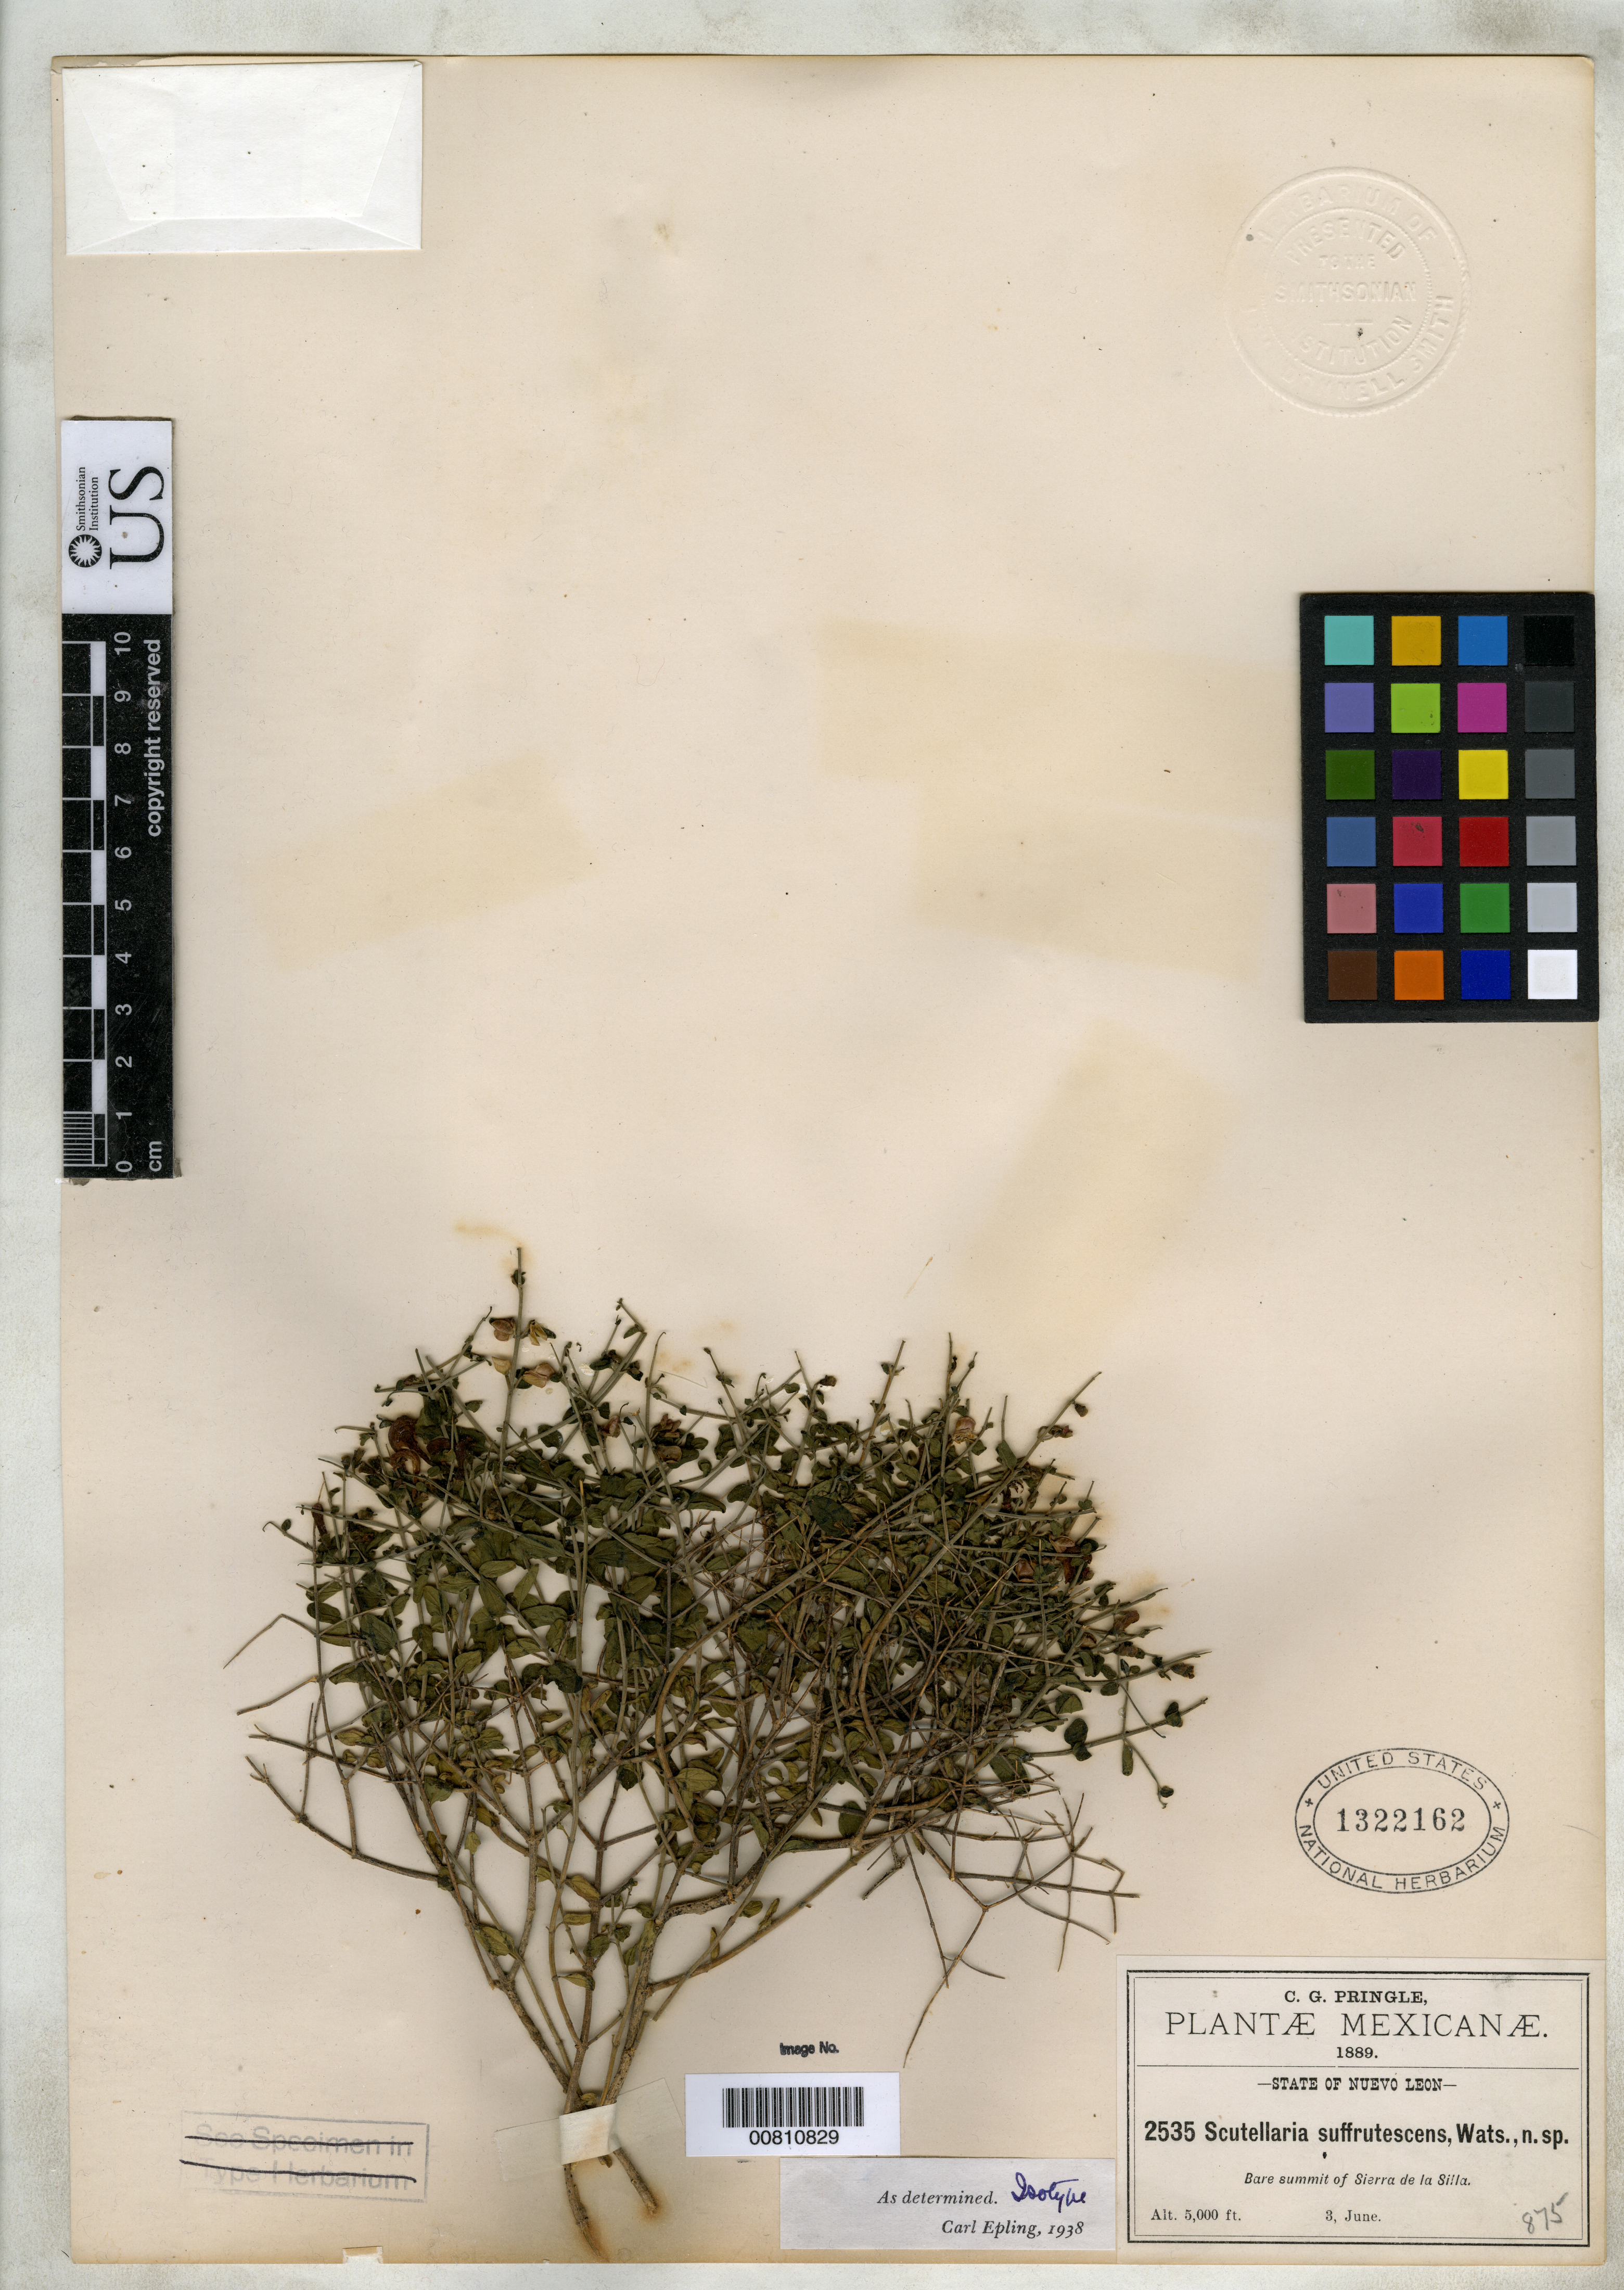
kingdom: Plantae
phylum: Tracheophyta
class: Magnoliopsida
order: Lamiales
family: Lamiaceae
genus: Scutellaria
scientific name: Scutellaria suffrutescens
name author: S. Watson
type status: Isotype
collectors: C. G. Pringle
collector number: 2535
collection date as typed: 03 Jun 1889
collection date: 1889-06-03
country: Mexico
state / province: Nuevo León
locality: Bare summit of Sierra de La Silla.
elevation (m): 1524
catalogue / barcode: US 1322162